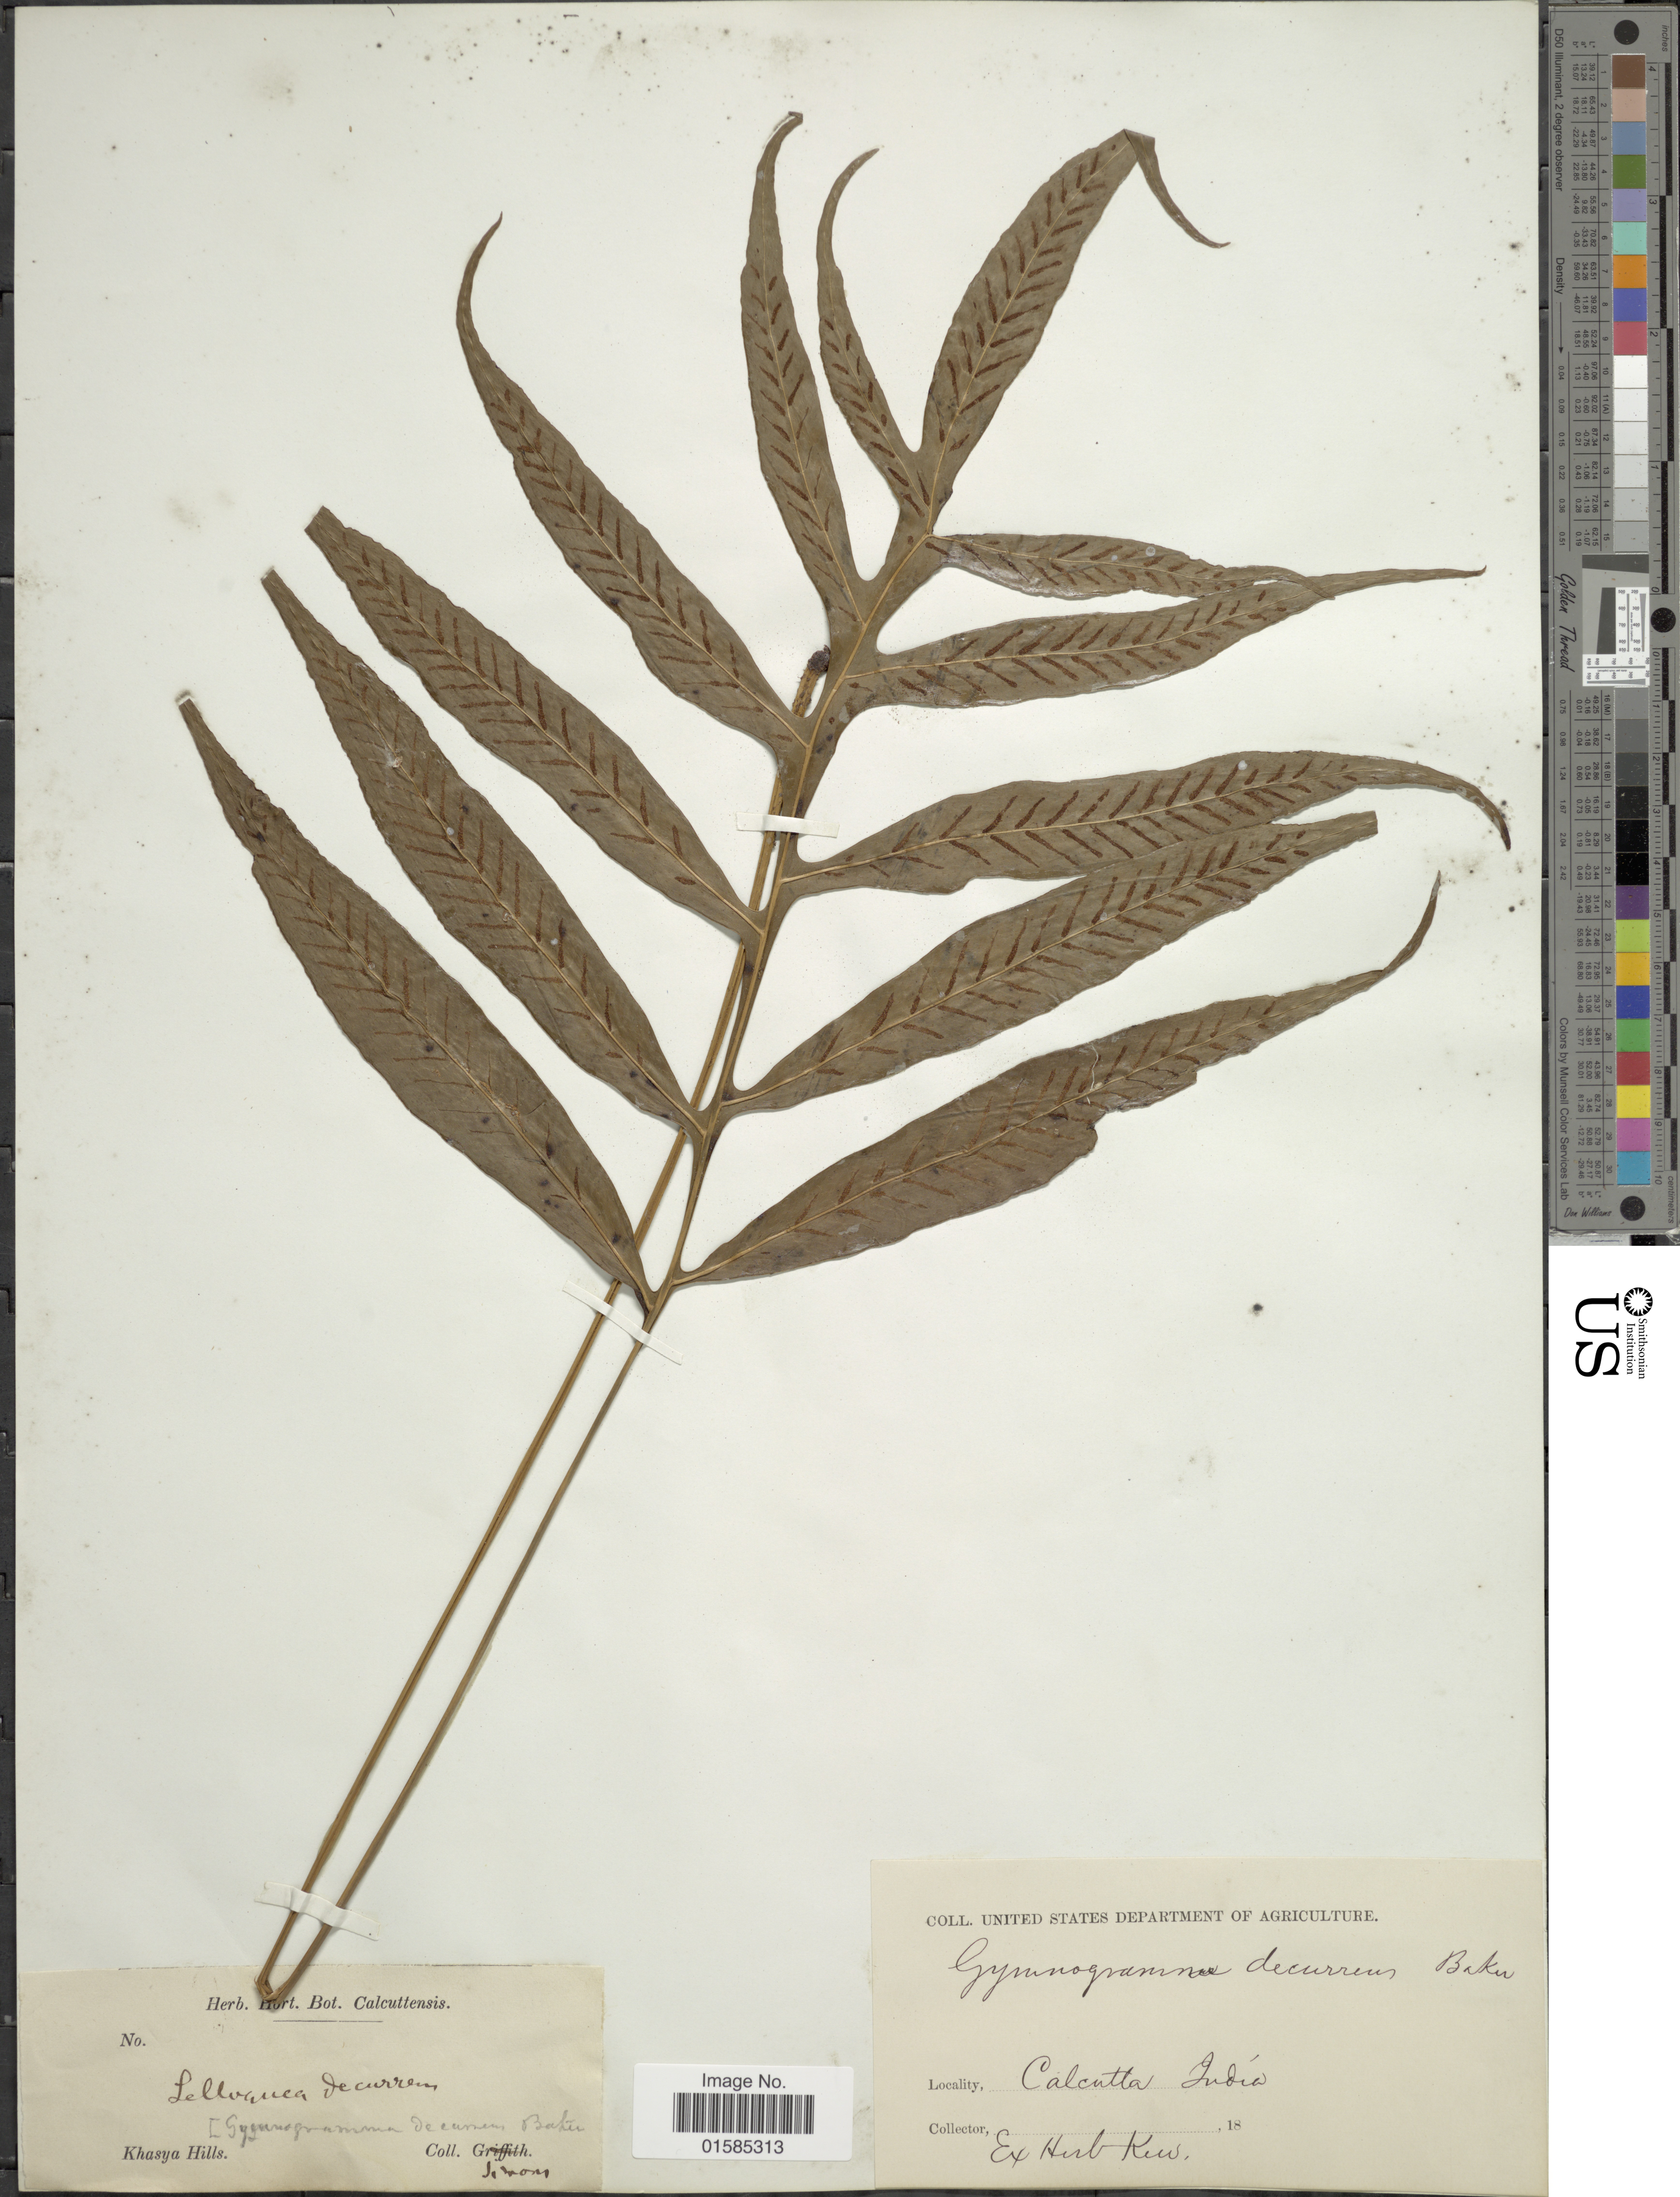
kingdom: Plantae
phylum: Tracheophyta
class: Polypodiopsida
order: Polypodiales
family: Polypodiaceae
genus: Leptochilus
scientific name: Leptochilus ellipticus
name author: (Thunb.) Noot.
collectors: -. Simons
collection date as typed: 18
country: India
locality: Calcutta India. Khasya hills.